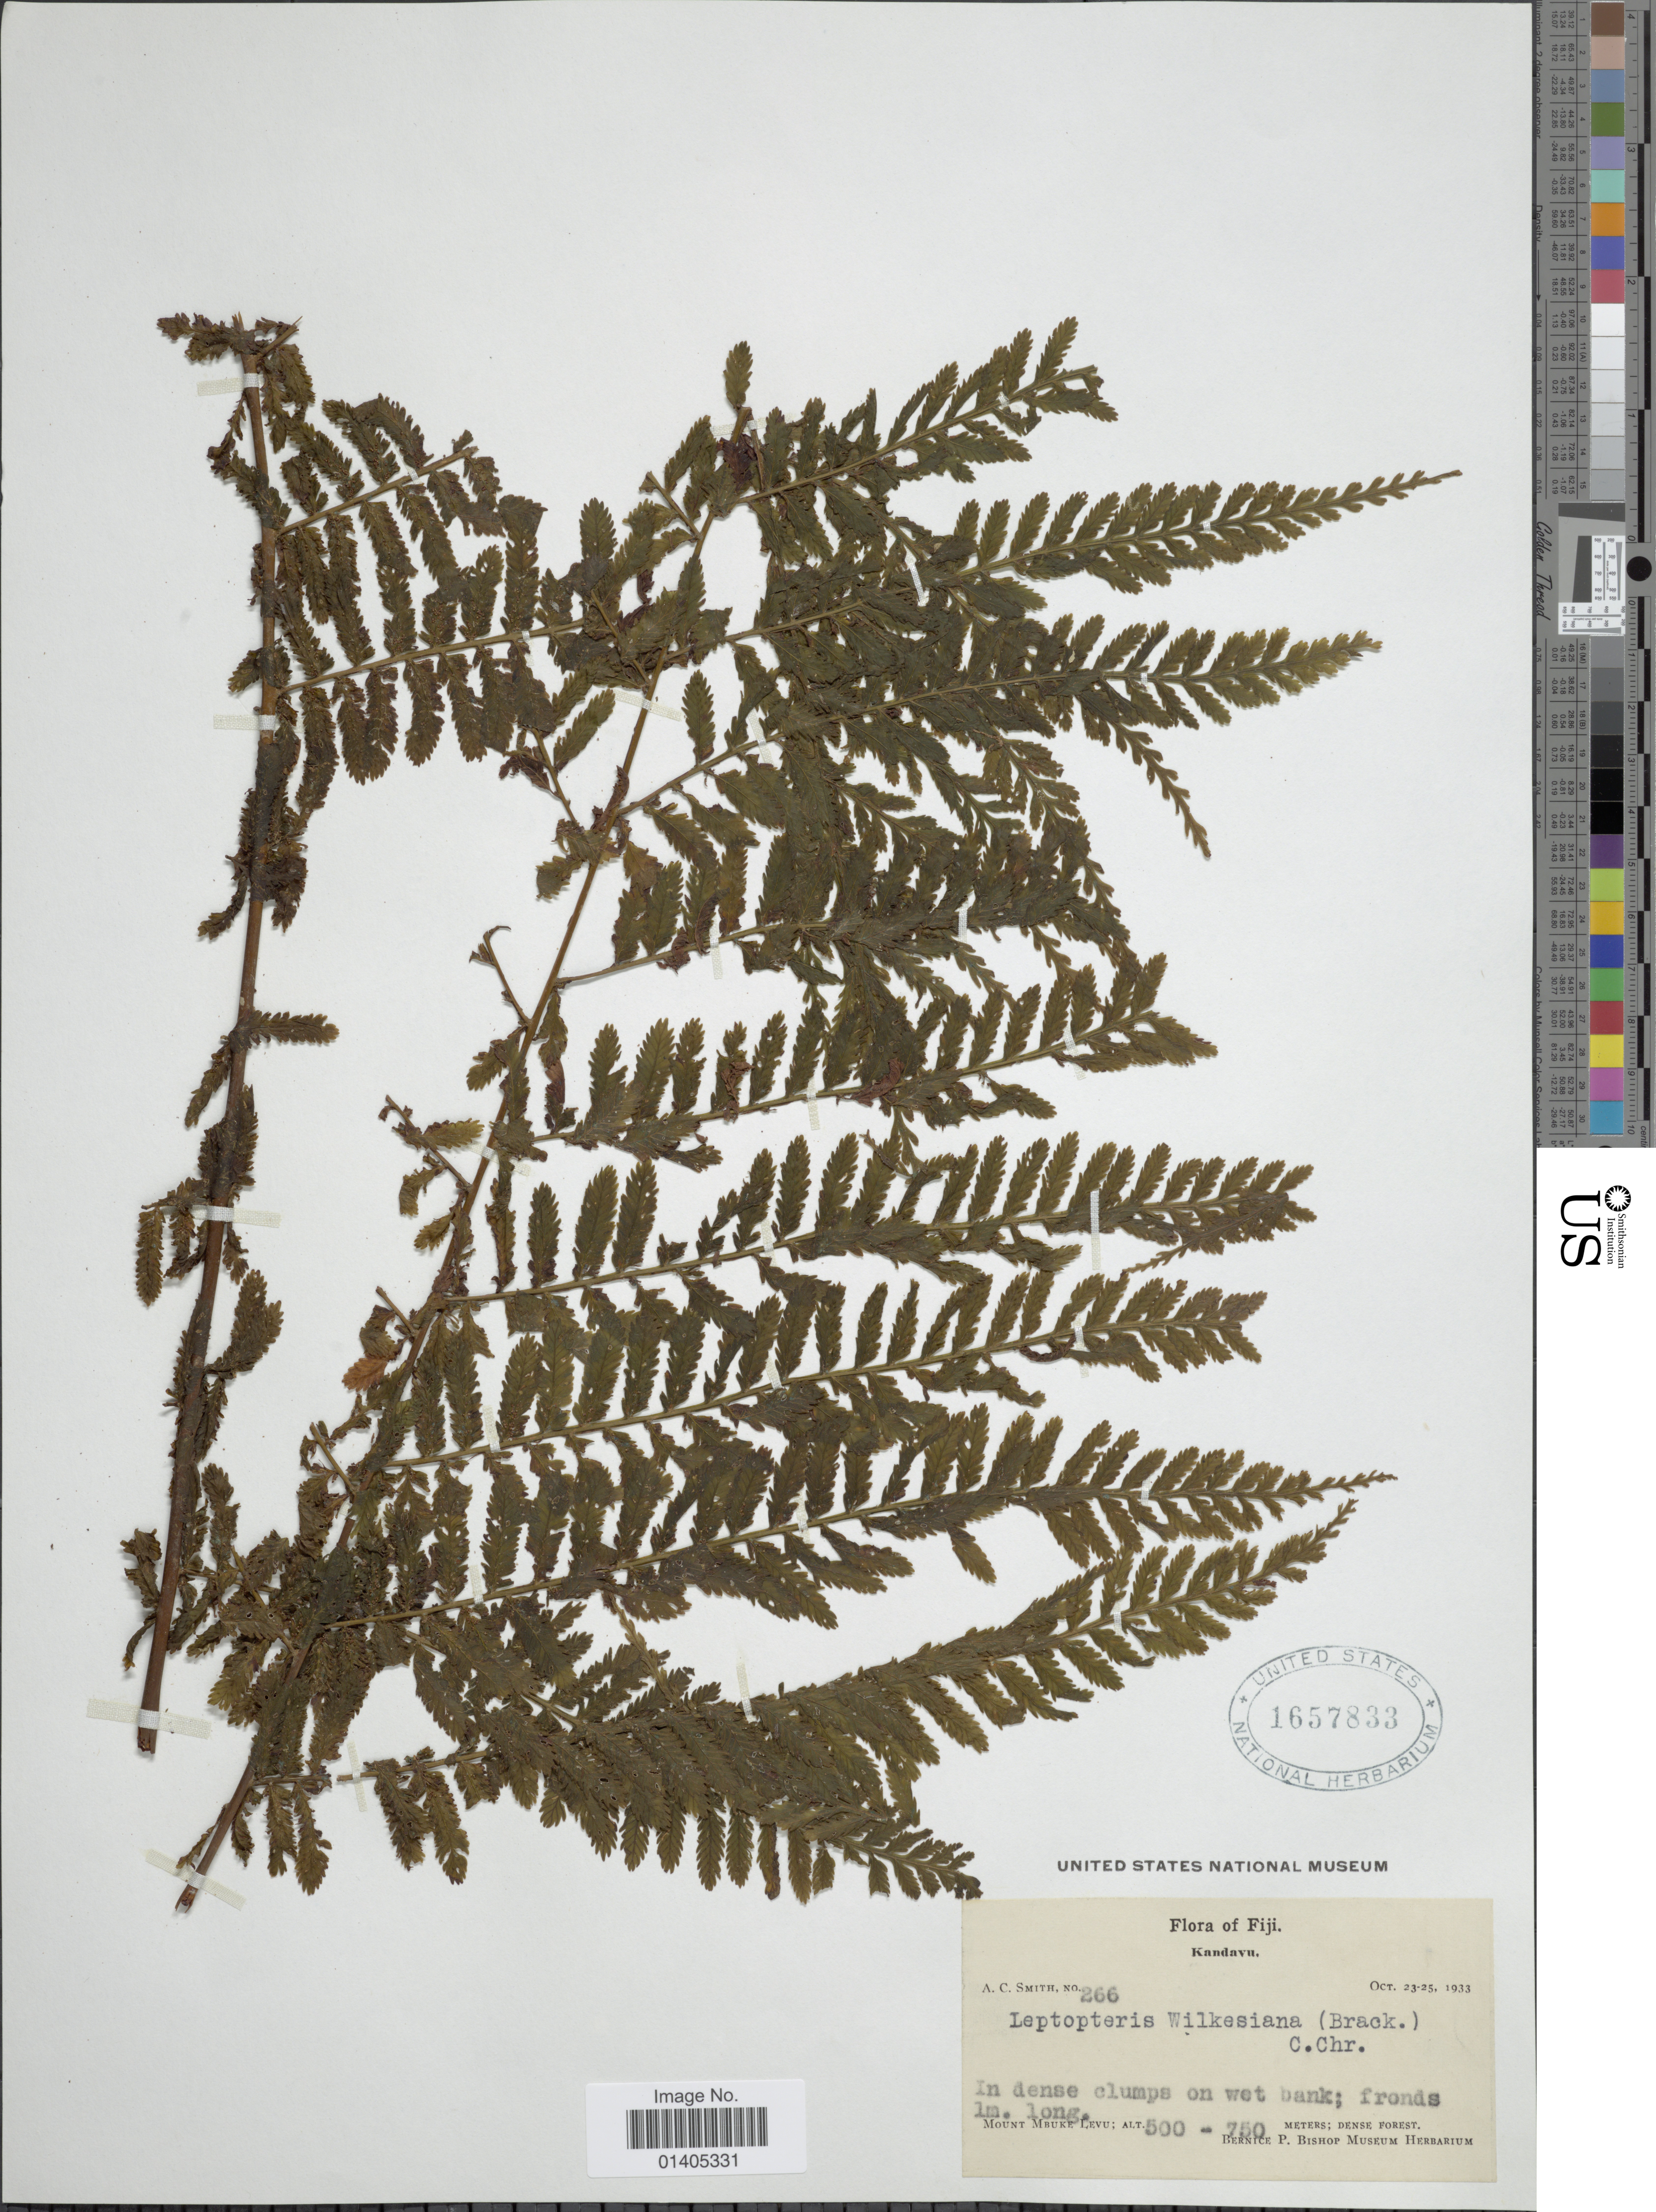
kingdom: Plantae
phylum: Tracheophyta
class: Polypodiopsida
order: Osmundales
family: Osmundaceae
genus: Leptopteris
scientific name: Leptopteris wilkesiana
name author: (Brack.) Christ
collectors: A. C. Smith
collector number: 266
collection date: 1933-10-23/1933-10-25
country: Fiji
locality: Kandavu, Mount Mbuke Levu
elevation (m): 500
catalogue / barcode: US 1657833